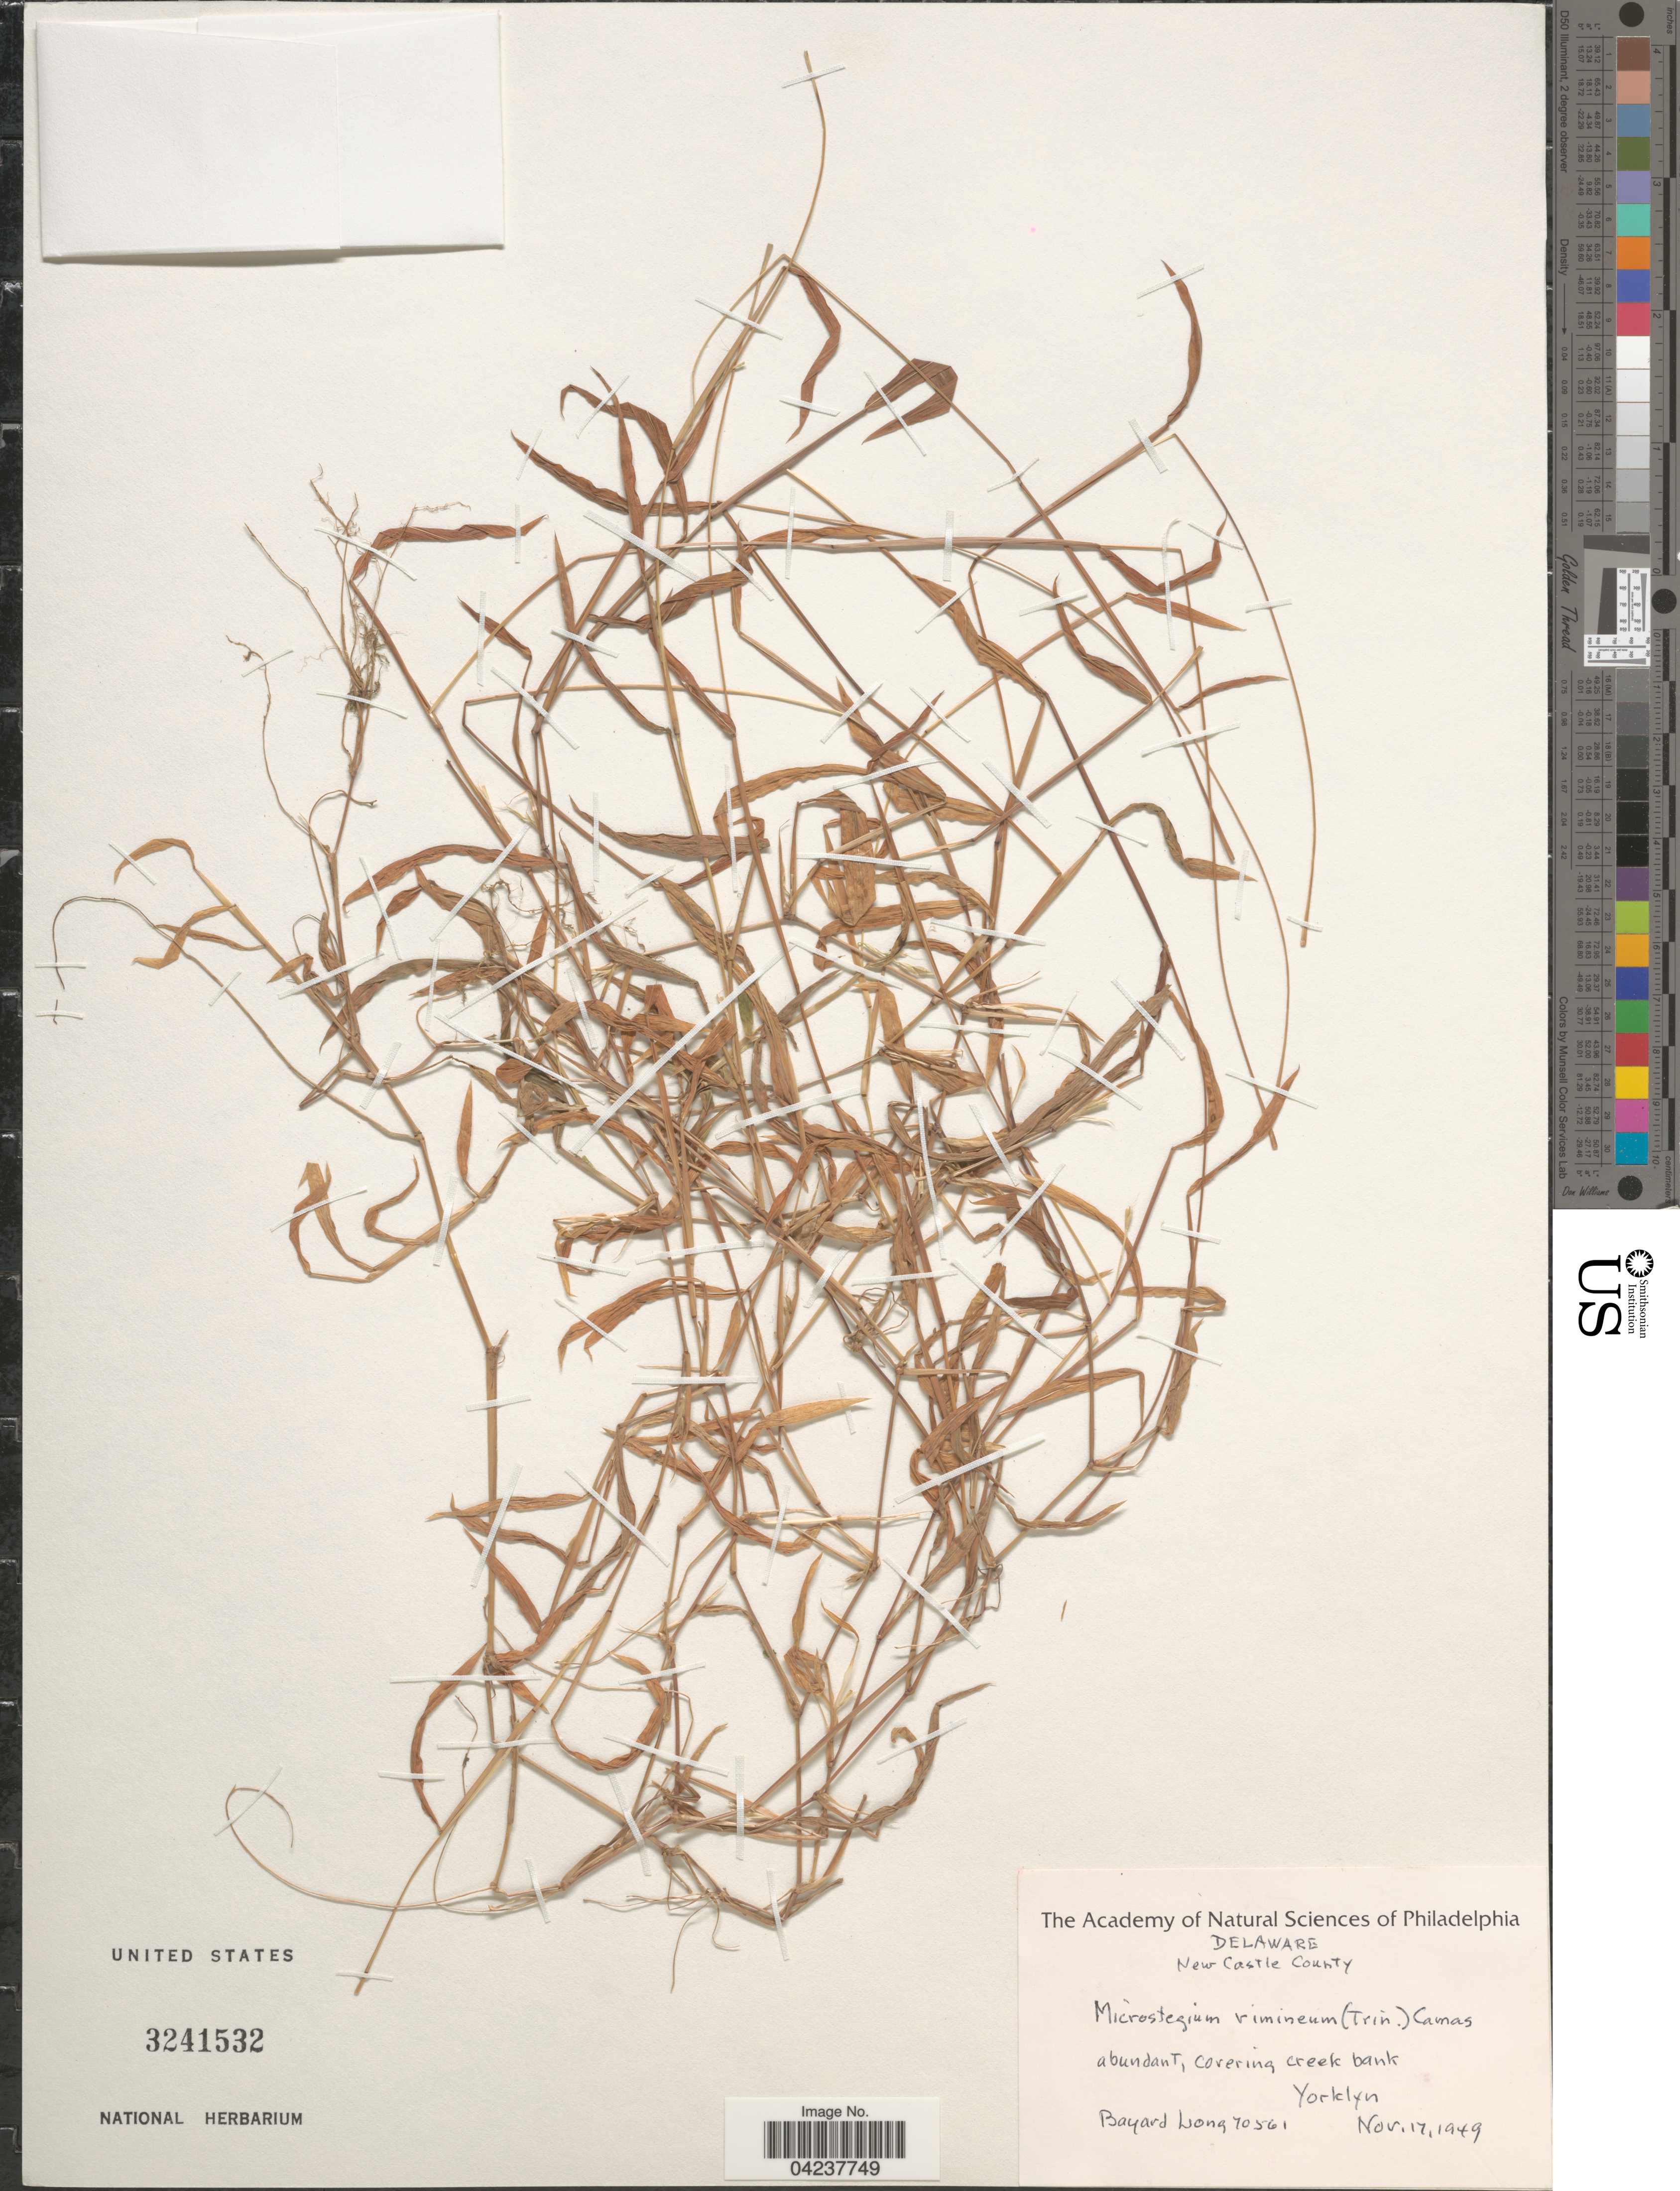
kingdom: Plantae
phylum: Tracheophyta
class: Liliopsida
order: Poales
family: Poaceae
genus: Microstegium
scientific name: Microstegium vimineum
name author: (Trin.) A. Camus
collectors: B. Long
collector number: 70561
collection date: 1949-11-17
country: United States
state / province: Delaware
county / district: New Castle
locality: New Castle County. Abundant, covering creek bank Yorklyn.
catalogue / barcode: US 3241532